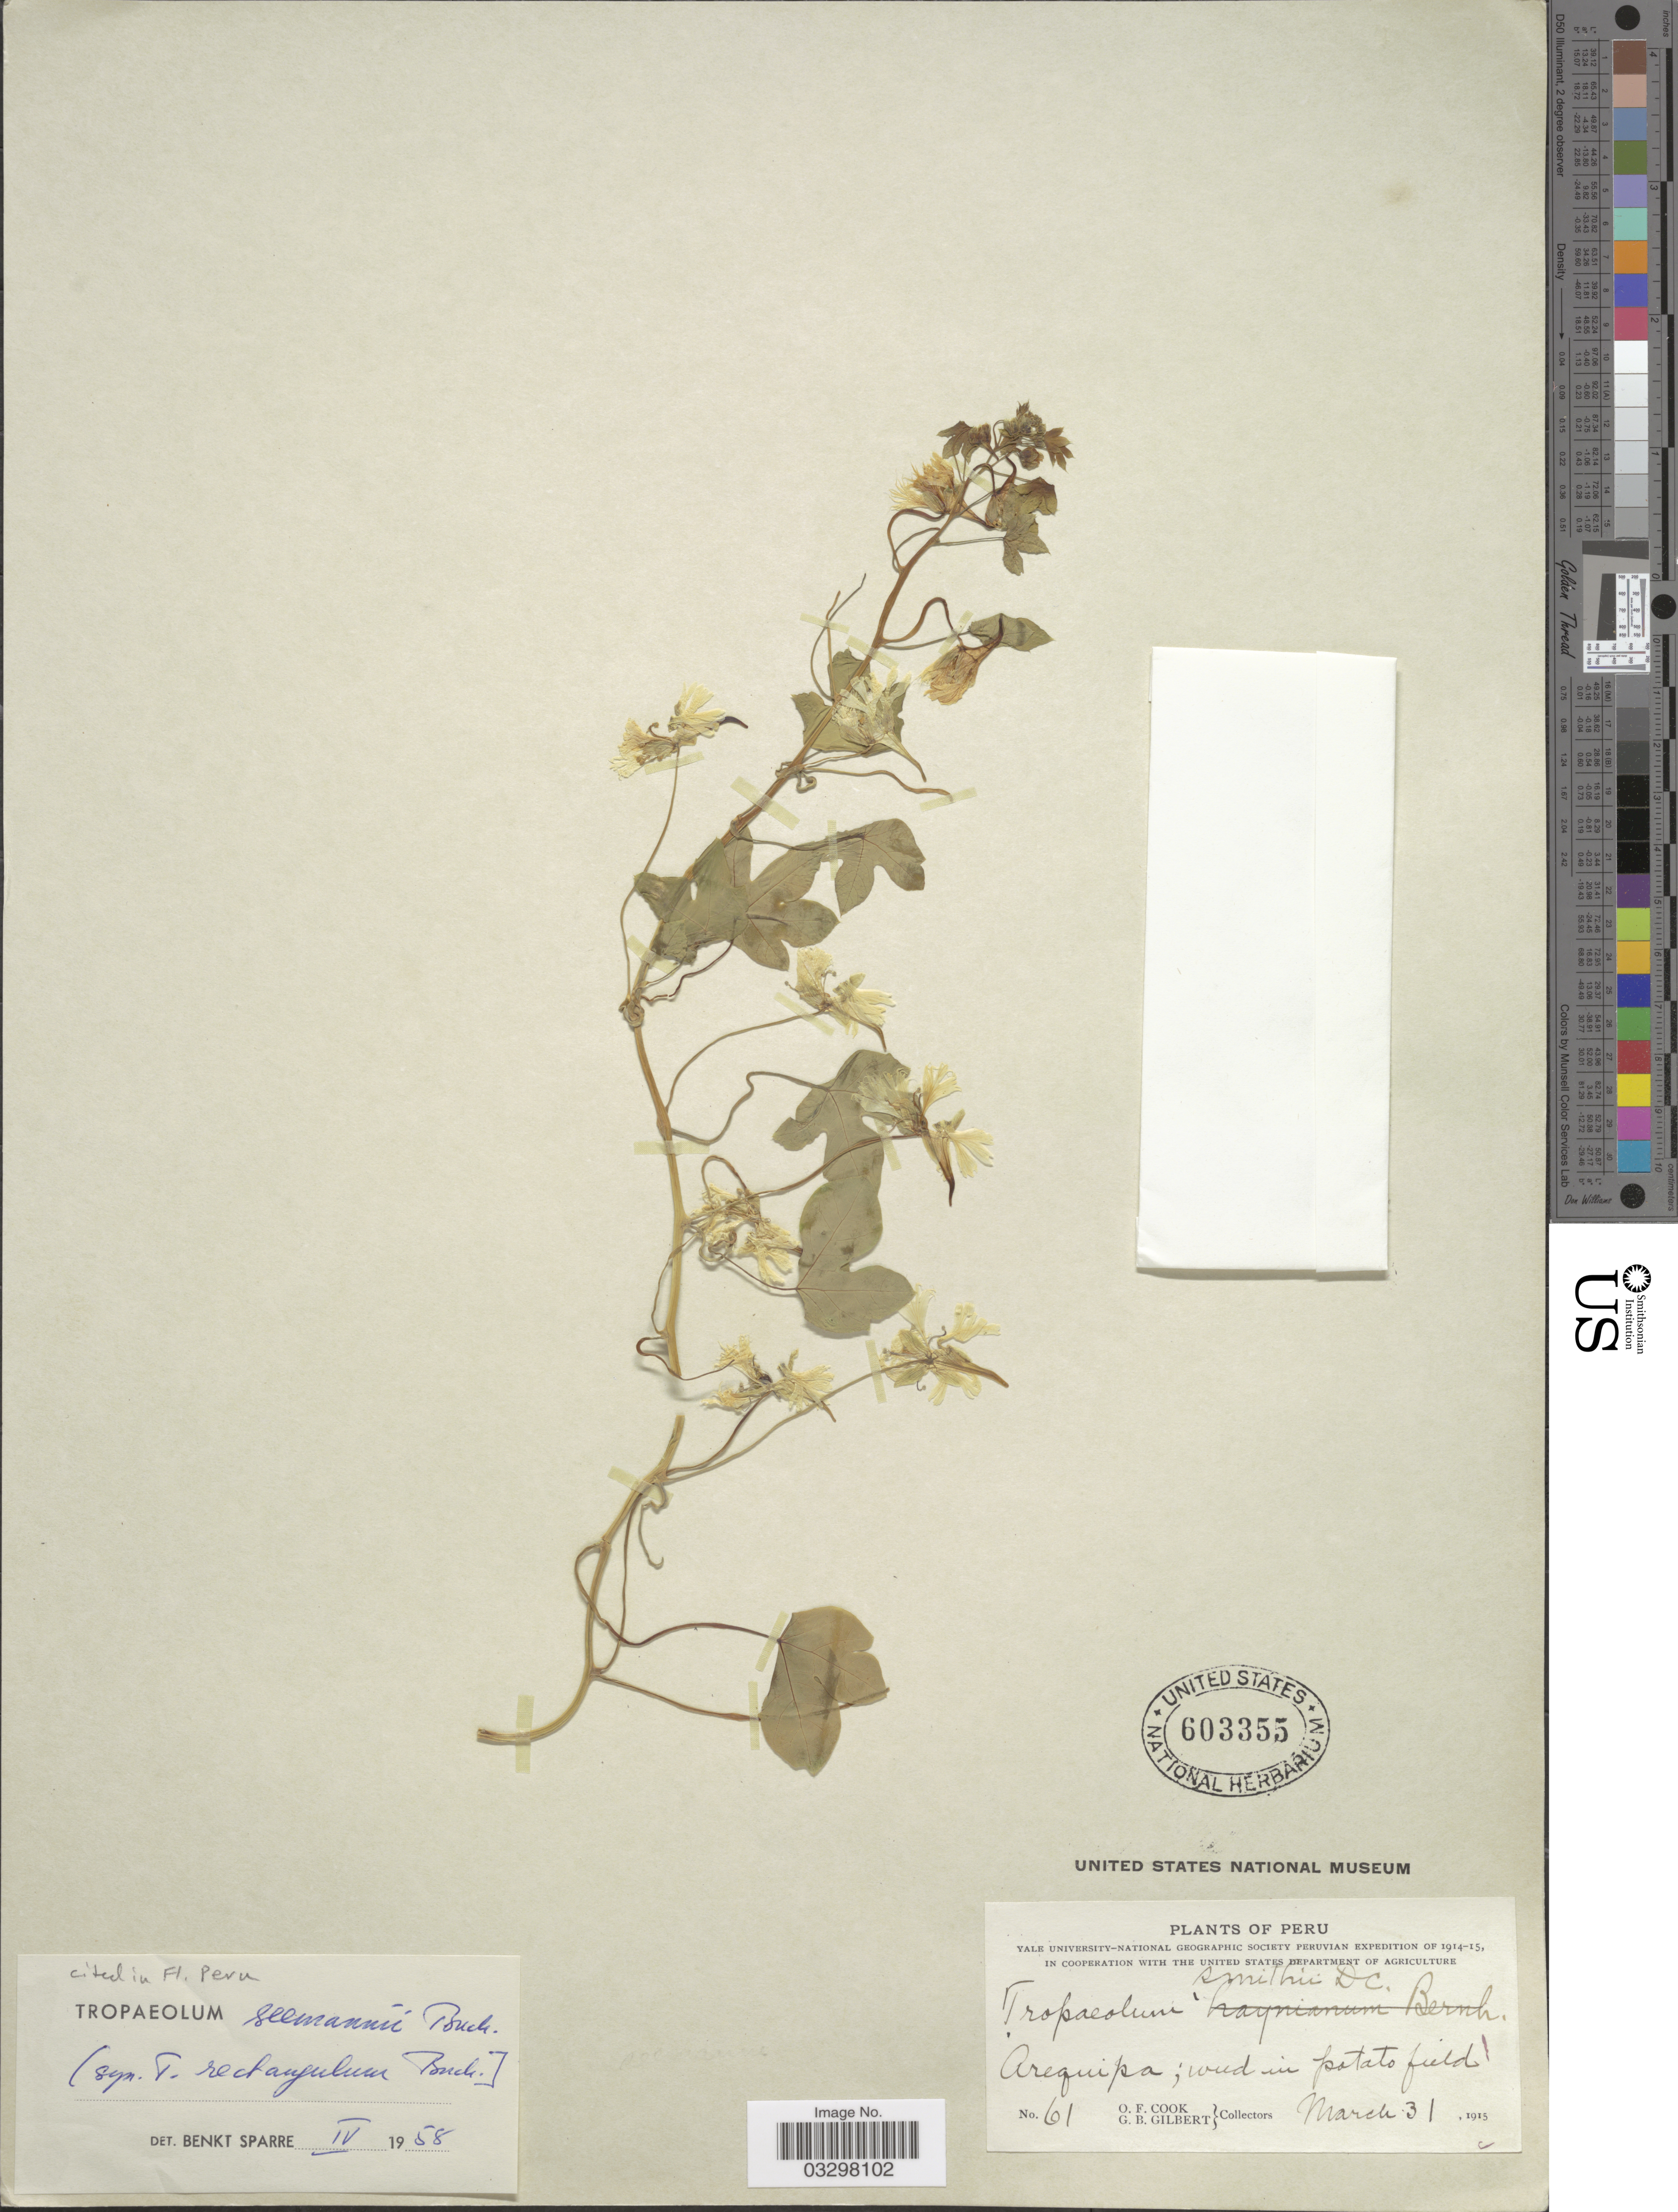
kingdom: Plantae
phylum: Tracheophyta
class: Magnoliopsida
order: Brassicales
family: Tropaeolaceae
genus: Tropaeolum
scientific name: Tropaeolum seemannii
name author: Buchenau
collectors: O. F. Cook & G. B. Gilbert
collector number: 61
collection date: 1915-03-31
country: Peru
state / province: Arequipa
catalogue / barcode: US 603355